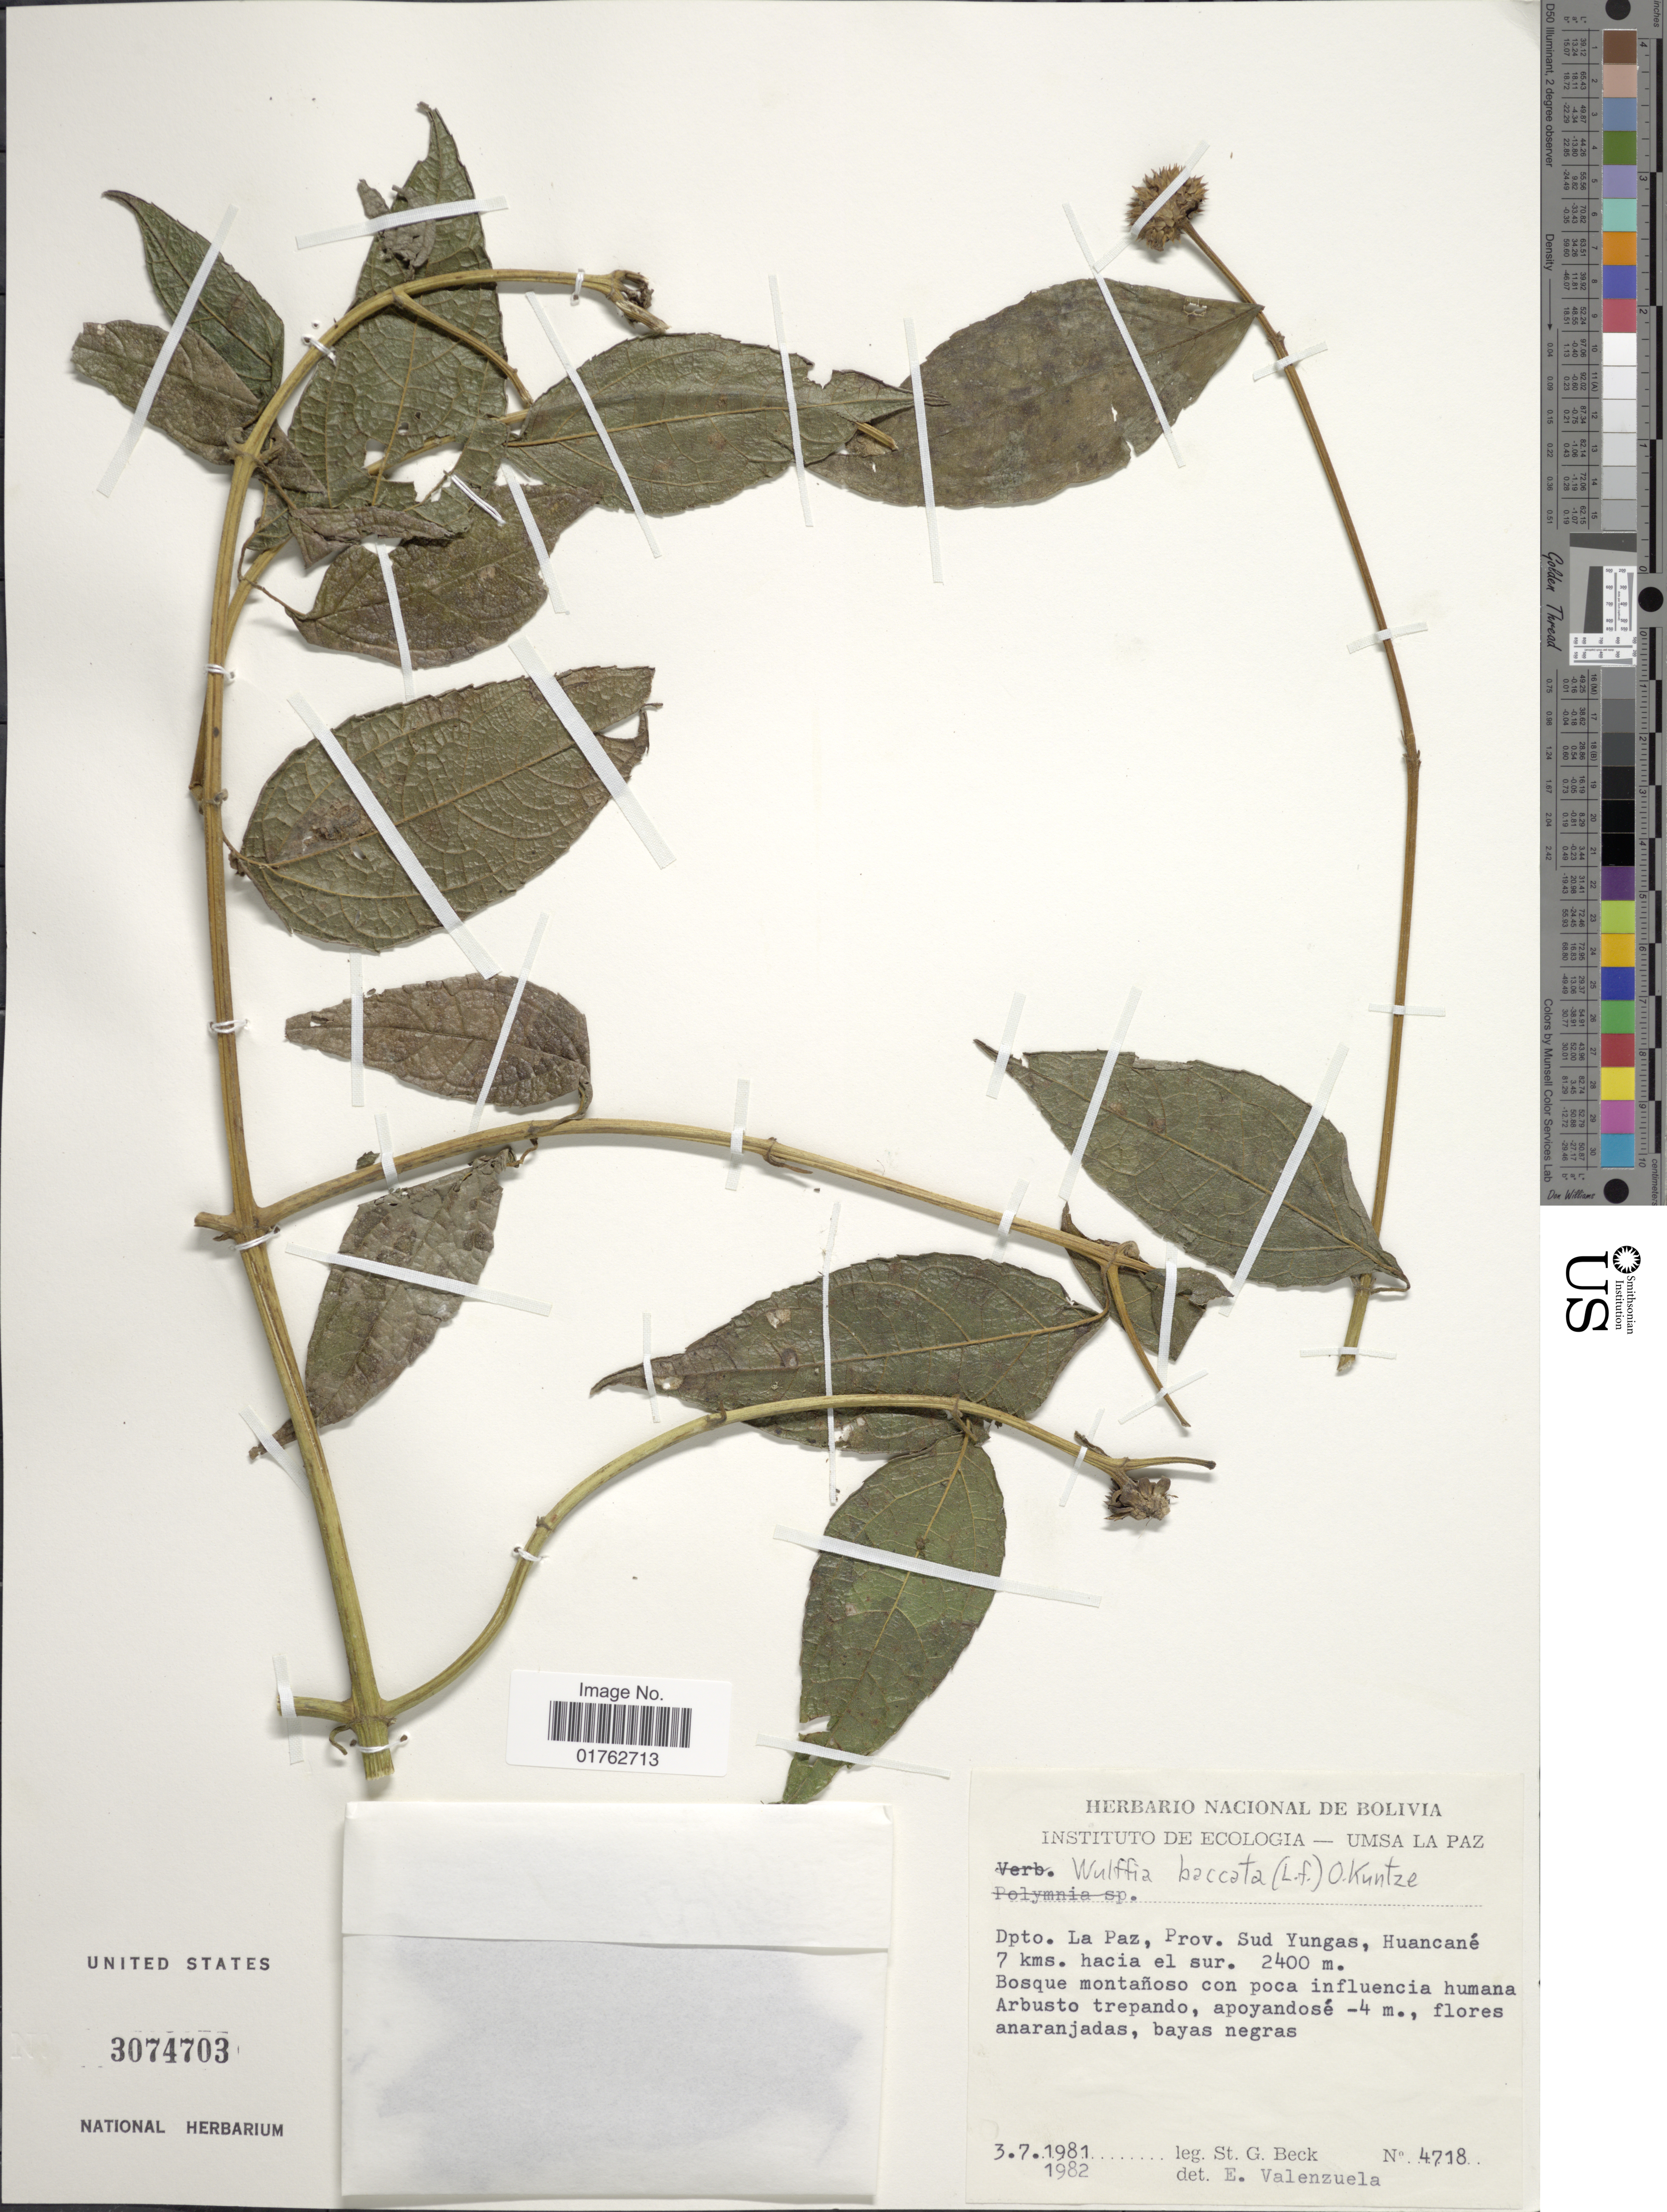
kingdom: Plantae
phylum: Tracheophyta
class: Magnoliopsida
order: Asterales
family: Asteraceae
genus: Wulffia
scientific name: Wulffia baccata var. baccata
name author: (L.) Kuntze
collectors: S. G. Beck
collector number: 4718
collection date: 1981-07-03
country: Bolivia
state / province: La Paz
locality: Dpto. La Paz, Prov. Sud Yungas, Huancane, 7 kms, hacia el sur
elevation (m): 2400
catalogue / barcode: US 3074703